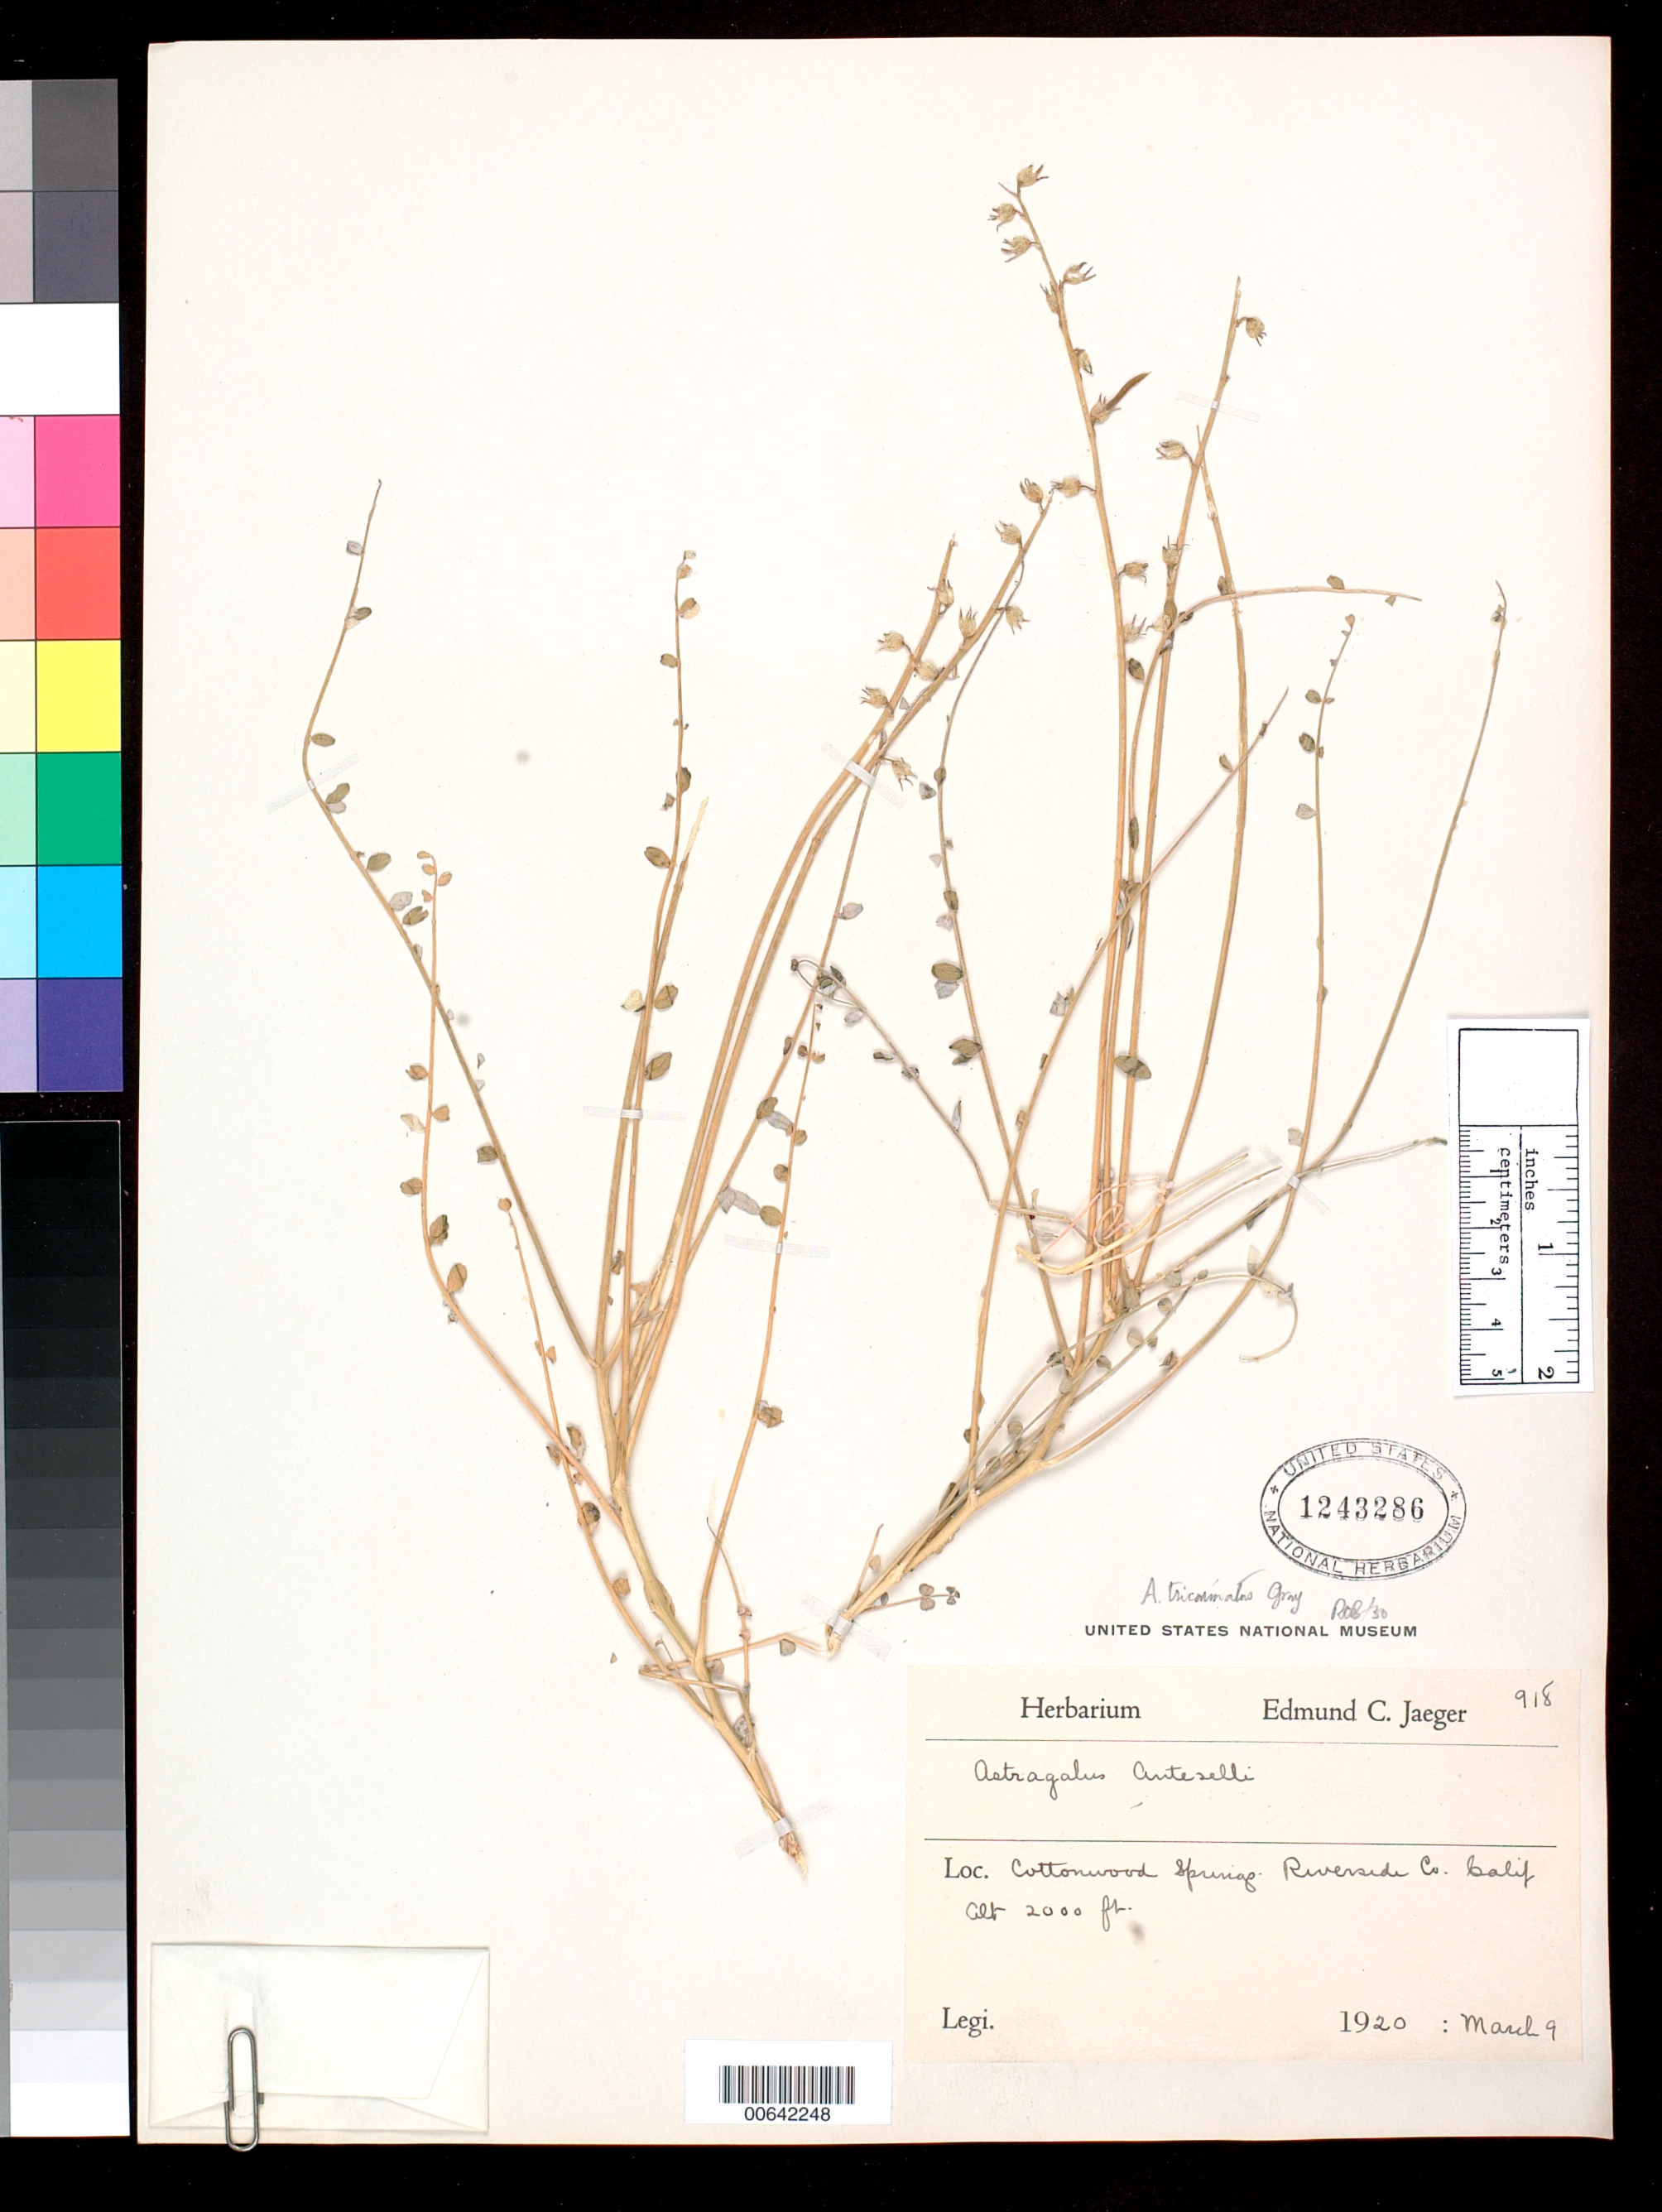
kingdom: Plantae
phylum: Tracheophyta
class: Magnoliopsida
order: Fabales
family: Fabaceae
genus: Astragalus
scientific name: Astragalus tricarinatus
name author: A. Gray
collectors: E. Jaeger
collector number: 918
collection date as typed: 09 Mar 1920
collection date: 1920-03-09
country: United States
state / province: California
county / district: Riverside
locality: Cottonwood Springs.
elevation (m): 610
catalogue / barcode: US 1243286